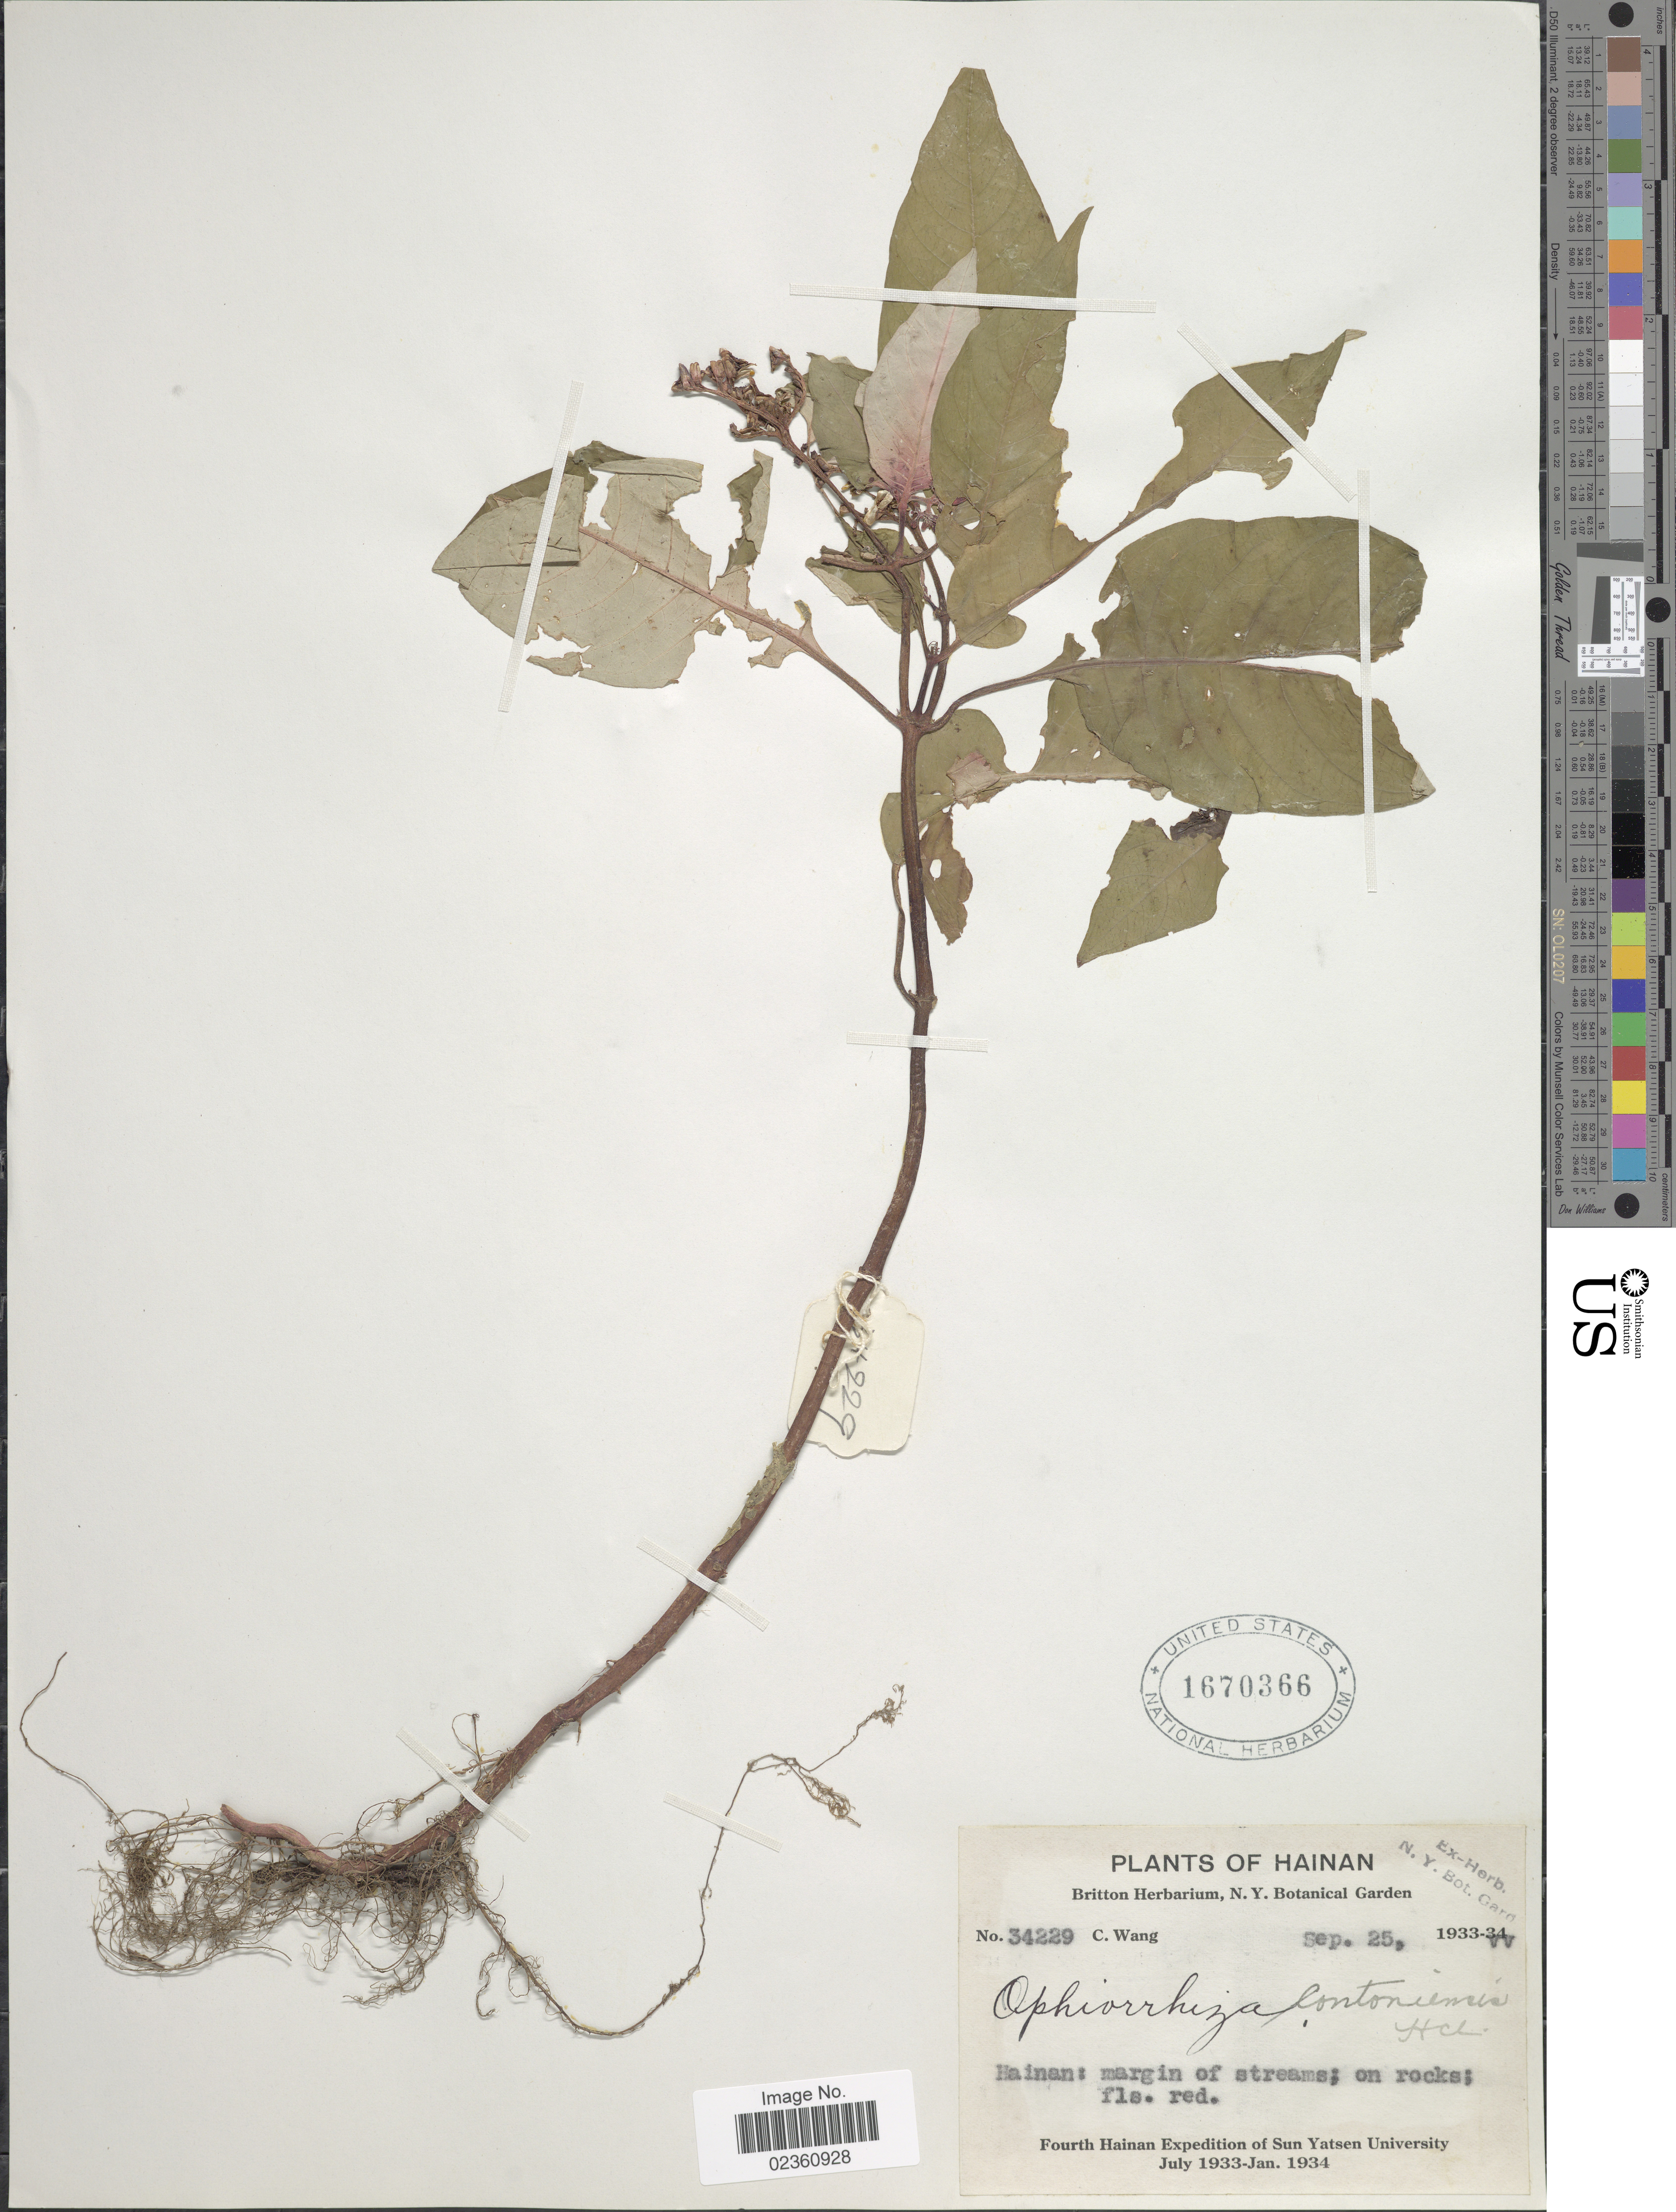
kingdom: Plantae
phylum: Tracheophyta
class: Magnoliopsida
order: Gentianales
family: Rubiaceae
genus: Ophiorrhiza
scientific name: Ophiorrhiza cantonensis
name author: Hance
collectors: C. Wang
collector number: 34229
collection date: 1933-09-25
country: China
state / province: Hainan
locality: Hainan: Margin of streams; on rocks.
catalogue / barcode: US 1670366